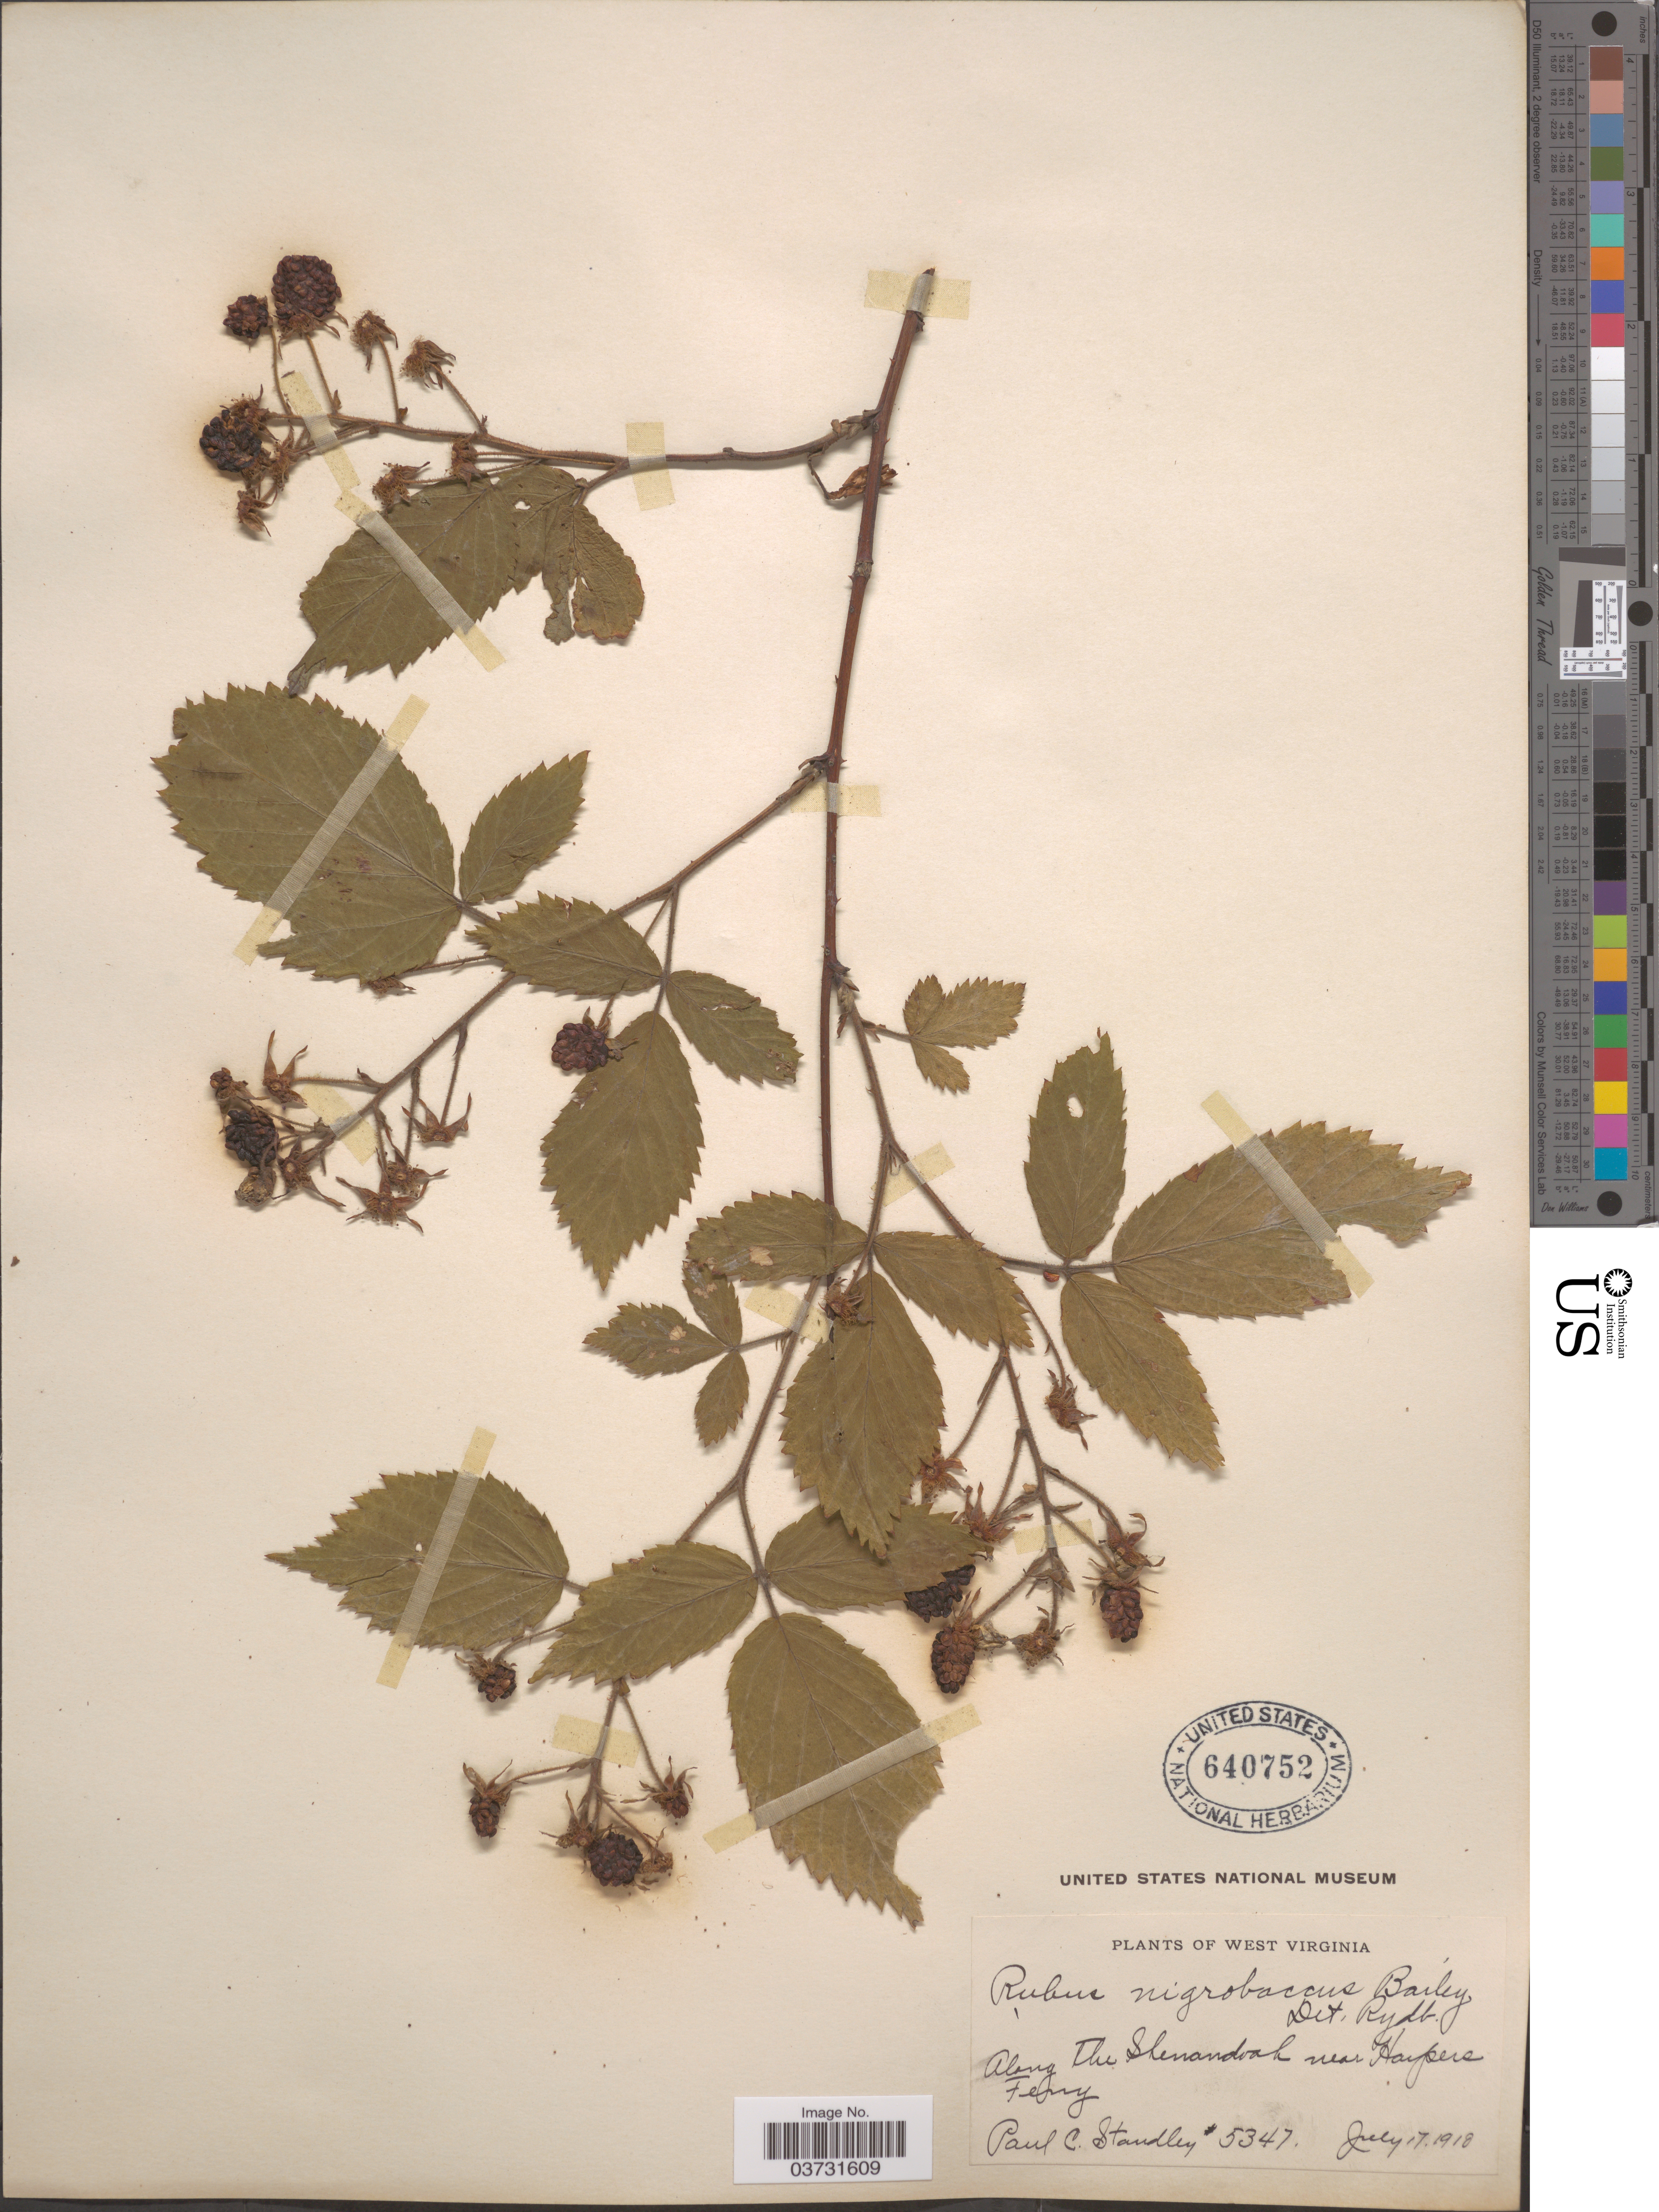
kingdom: Plantae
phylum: Tracheophyta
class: Magnoliopsida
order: Rosales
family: Rosaceae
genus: Rubus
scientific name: Rubus nigrobaccus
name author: L.H. Bailey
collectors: P. C. Standley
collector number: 5347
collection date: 1918-07-17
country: United States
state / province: West Virginia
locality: Along The Shenandoah near Harpers Ferry.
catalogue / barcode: US 640752